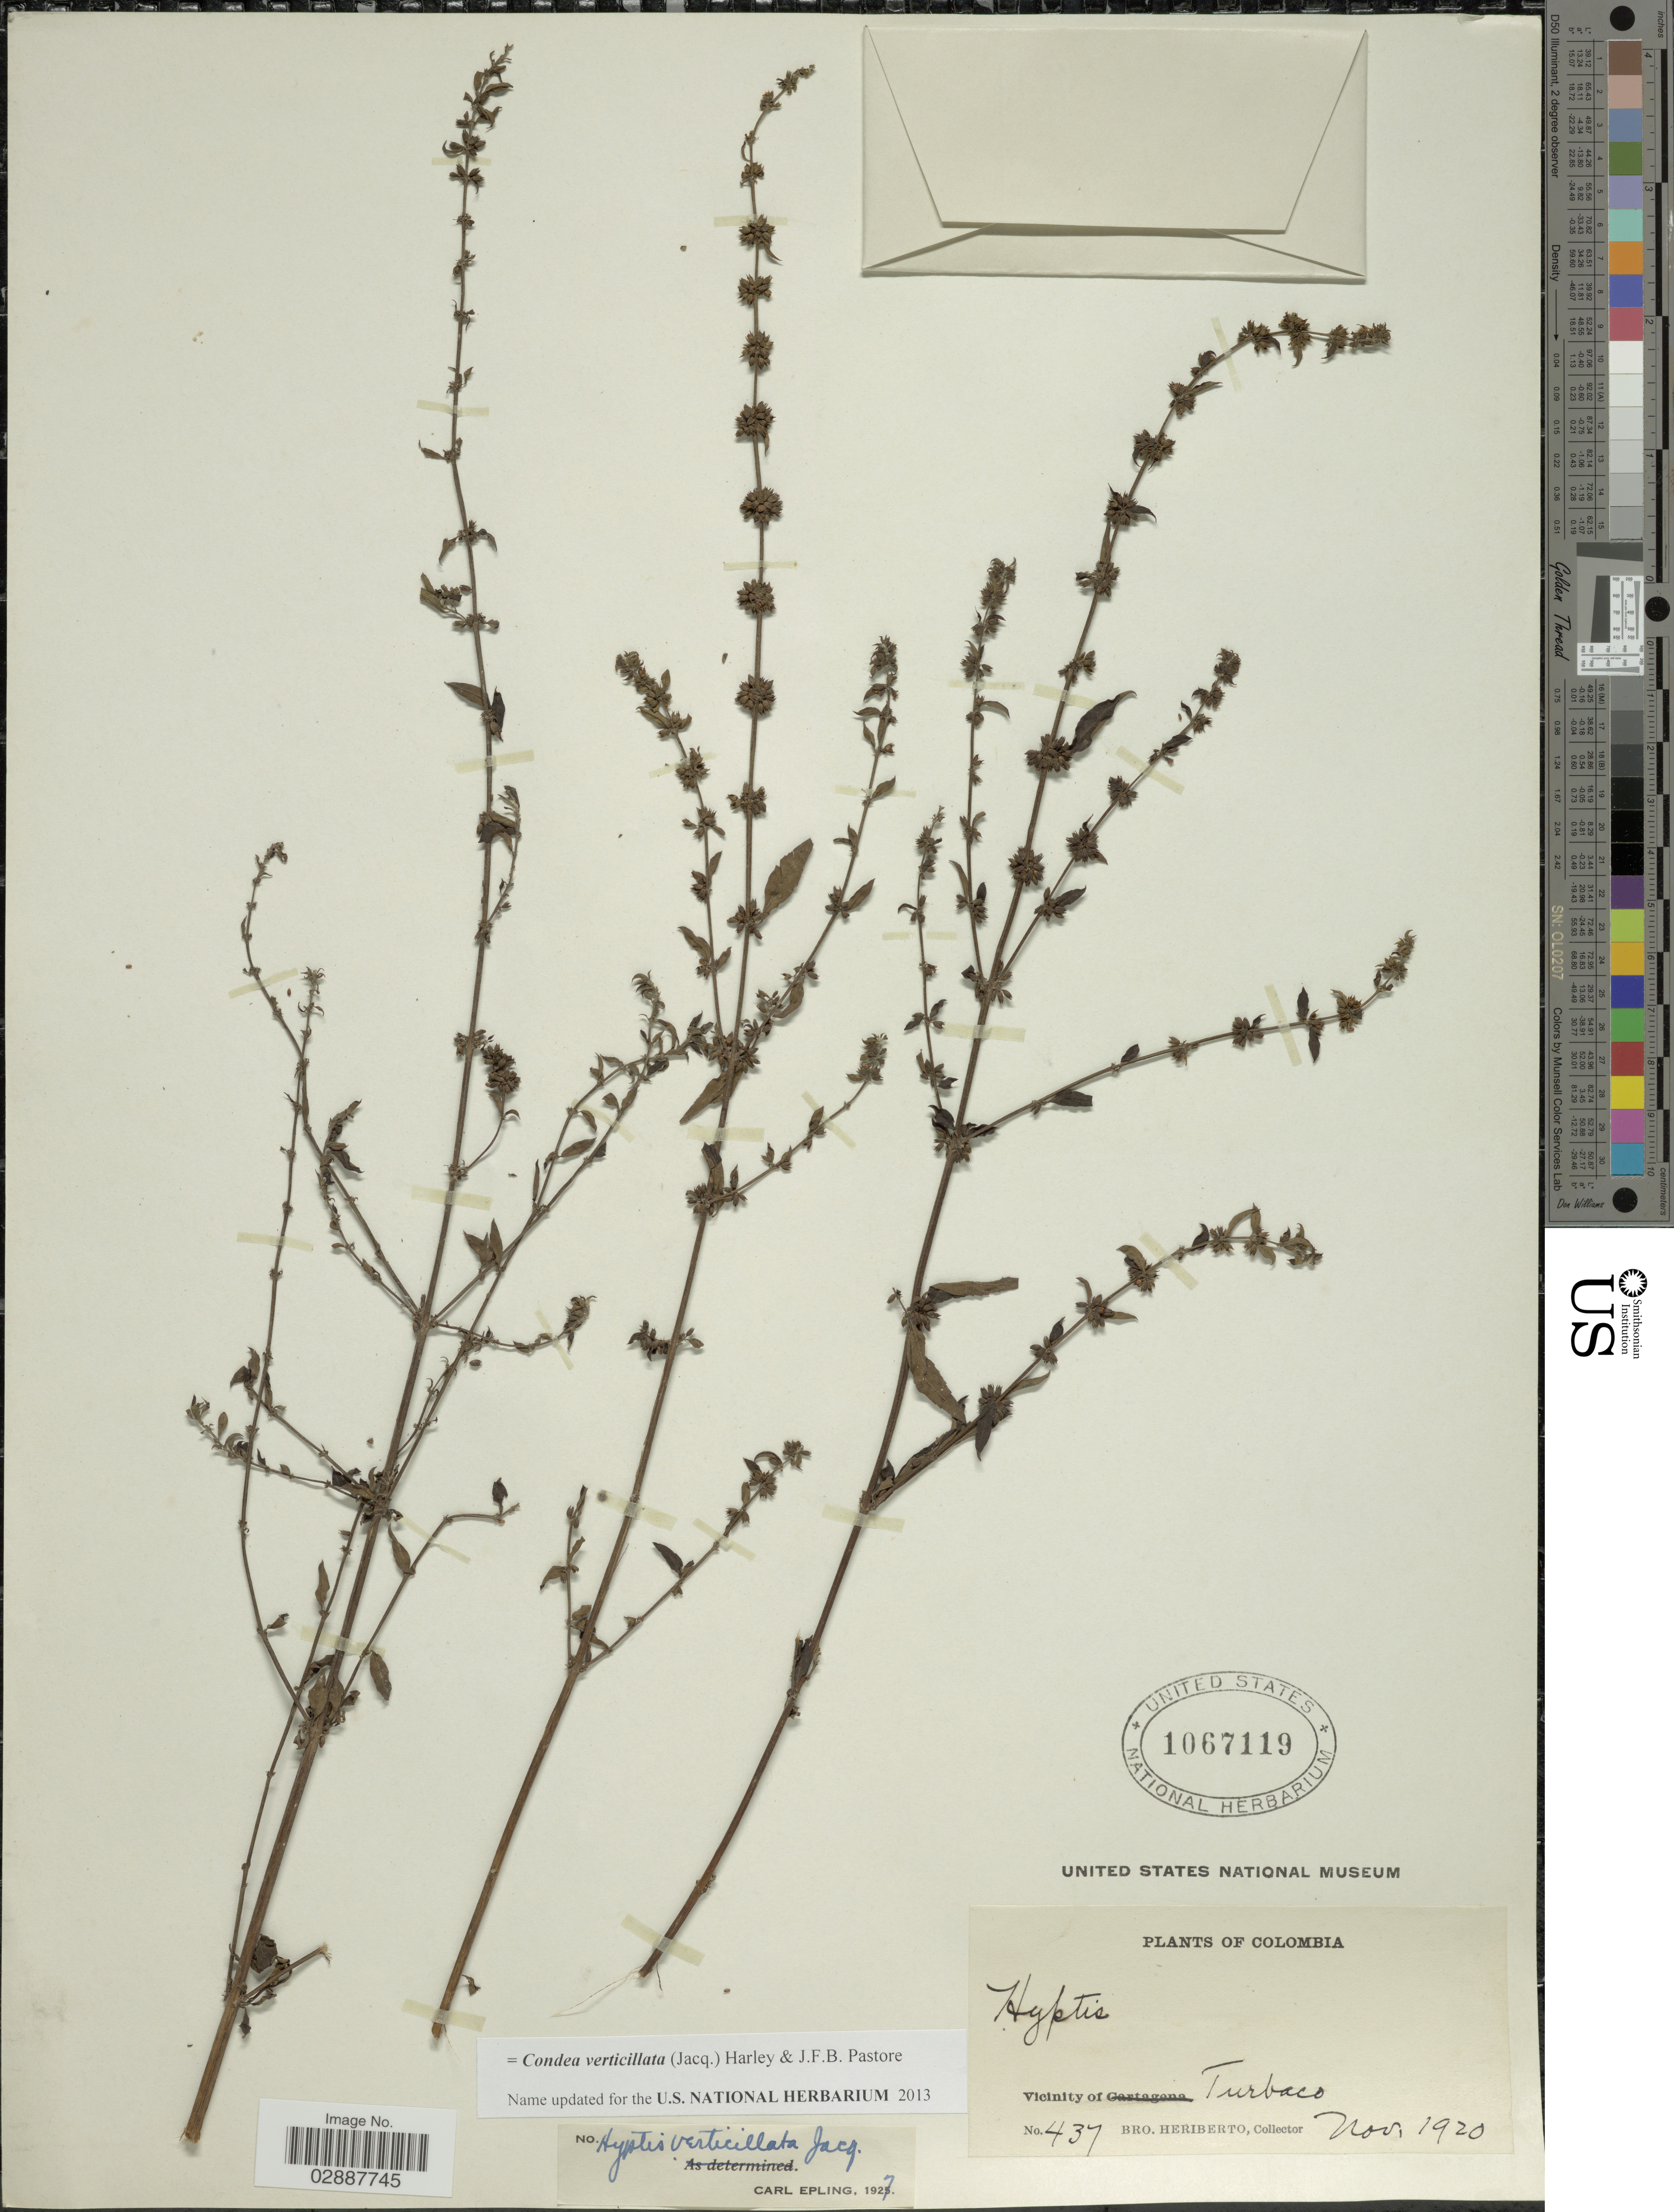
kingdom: Plantae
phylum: Tracheophyta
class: Magnoliopsida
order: Lamiales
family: Lamiaceae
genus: Condea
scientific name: Condea verticillata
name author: (Jacq.) Harley & J.F.B. Pastore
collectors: B. Heriberto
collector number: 437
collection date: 1920-11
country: Colombia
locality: Vicinity of Turbaco.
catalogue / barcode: US 1067119